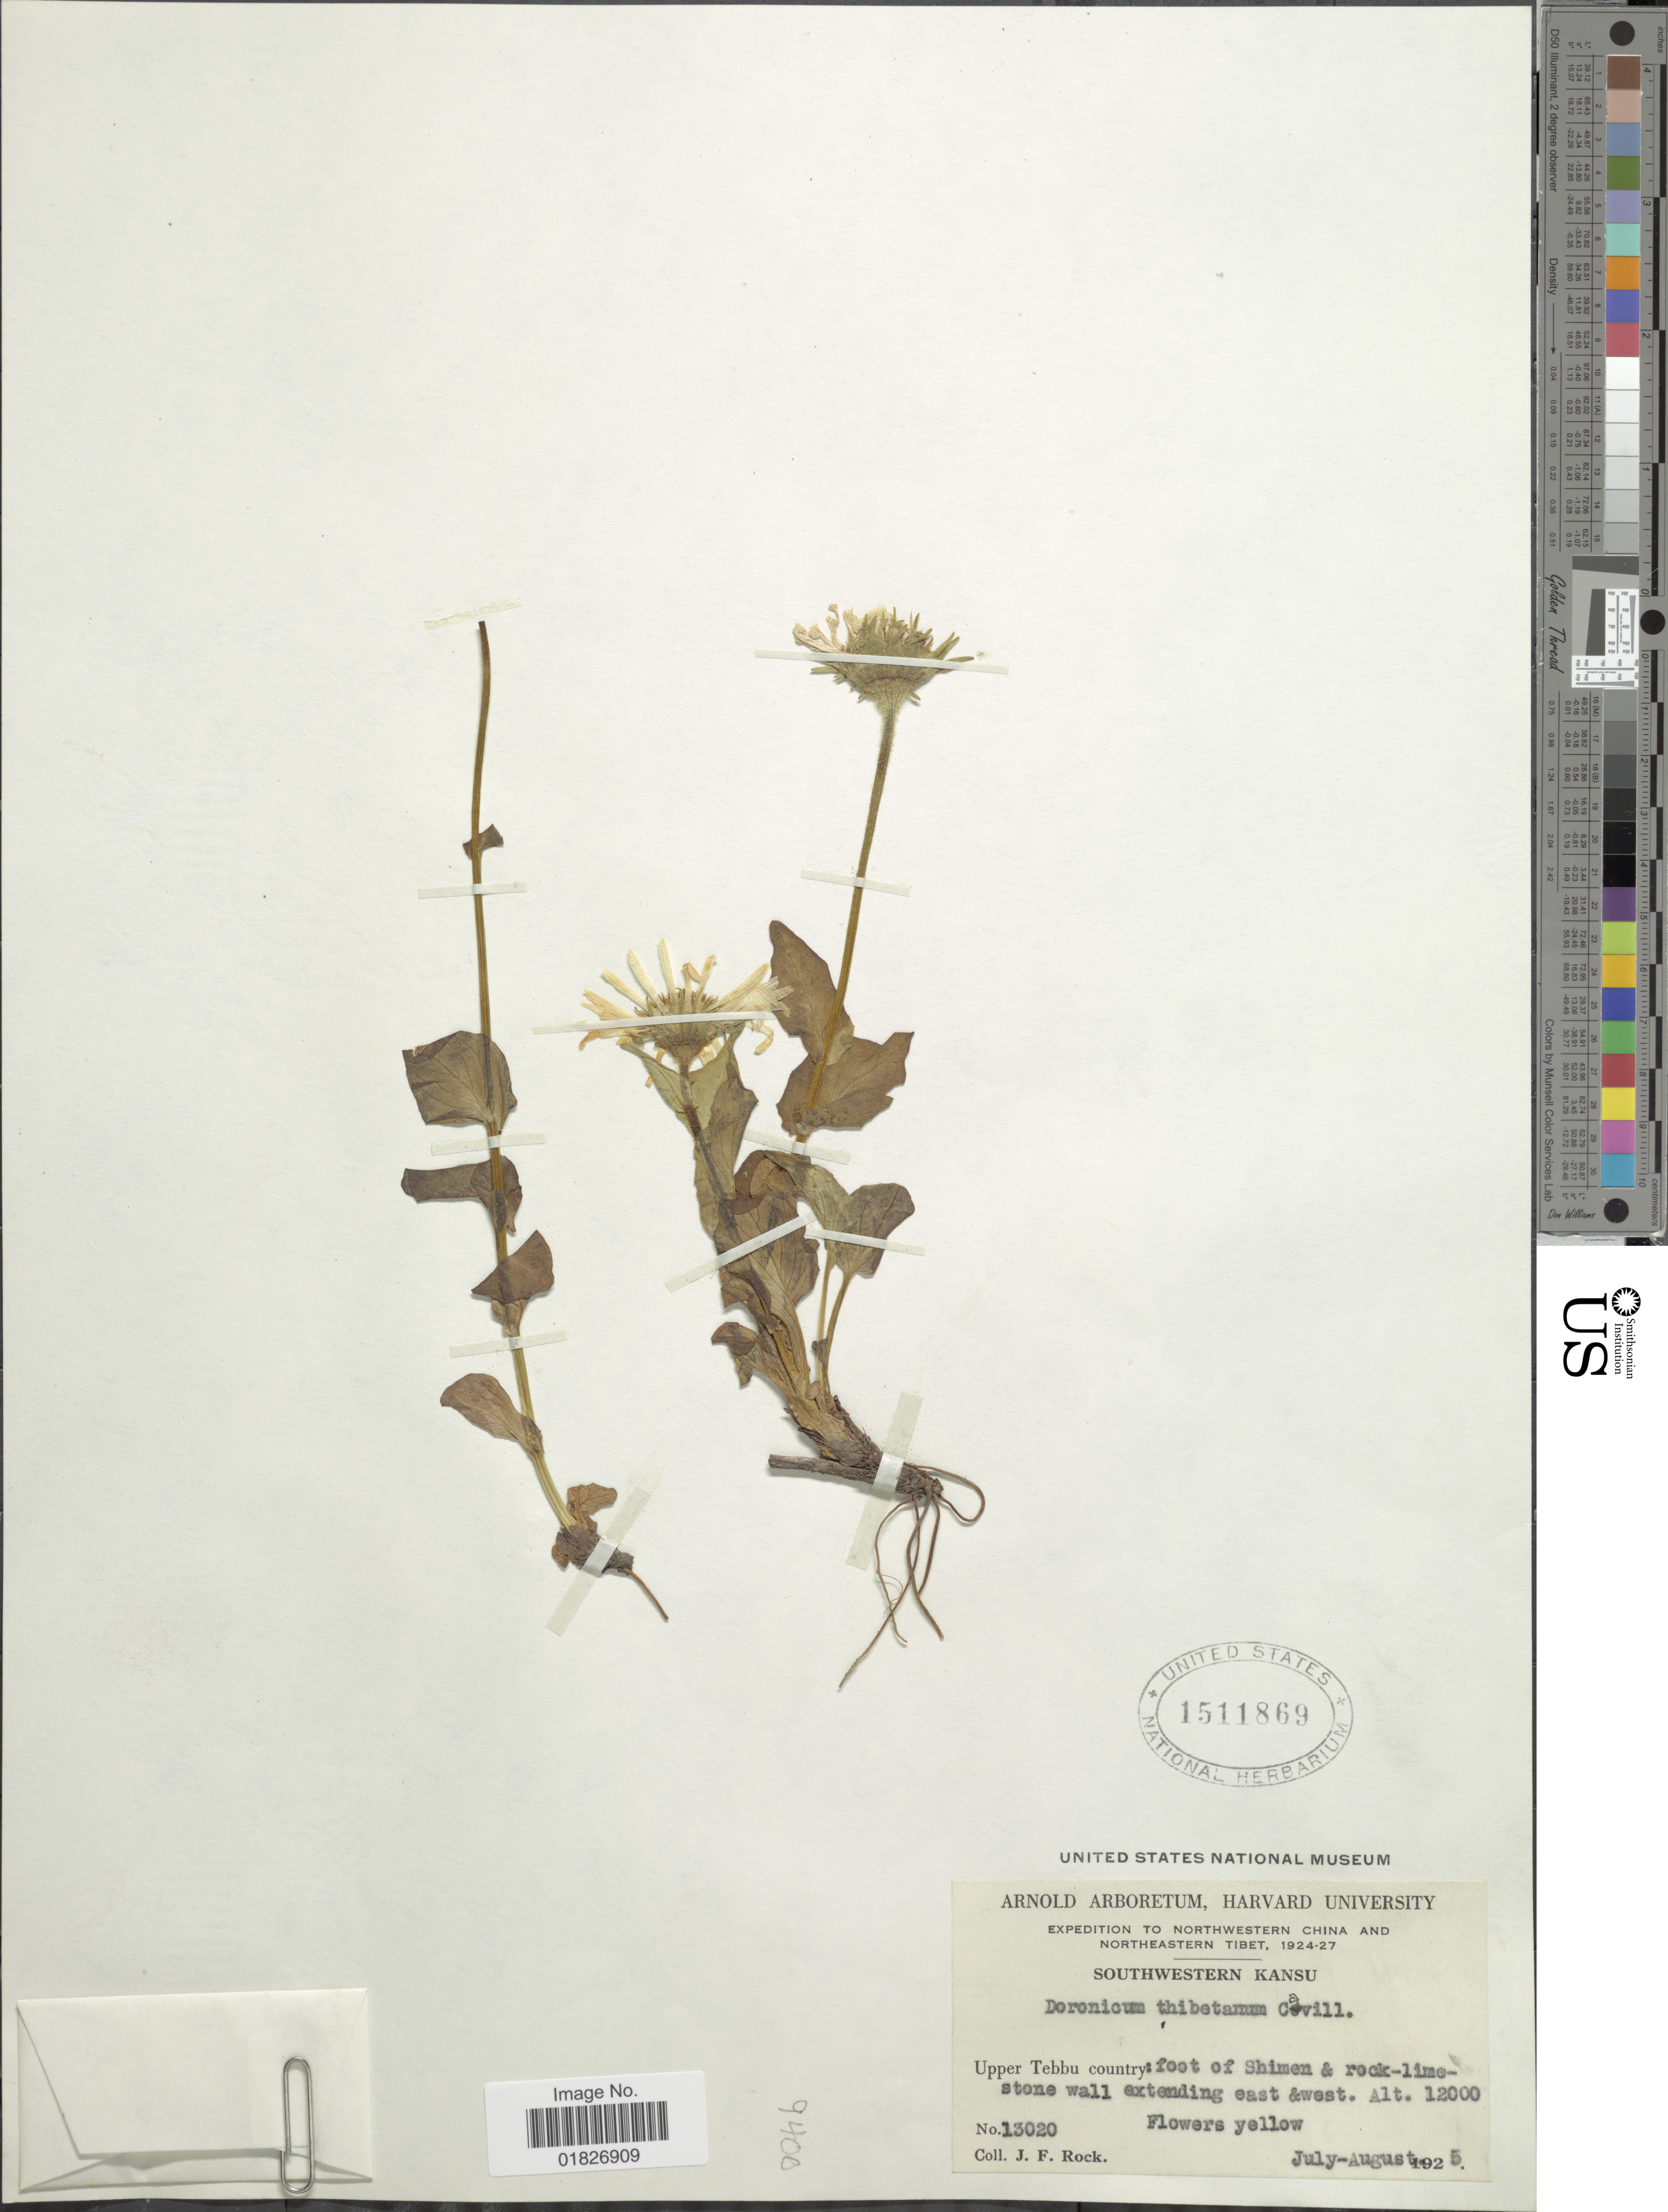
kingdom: Plantae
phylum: Tracheophyta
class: Magnoliopsida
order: Asterales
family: Asteraceae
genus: Doronicum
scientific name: Doronicum thibetanum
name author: Cavill.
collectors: J. Rock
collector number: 13020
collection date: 1925-07/1925-08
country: China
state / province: Gansu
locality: Southwestern Kansu, upper Tebbu Country, foot of Shimen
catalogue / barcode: US 1511869